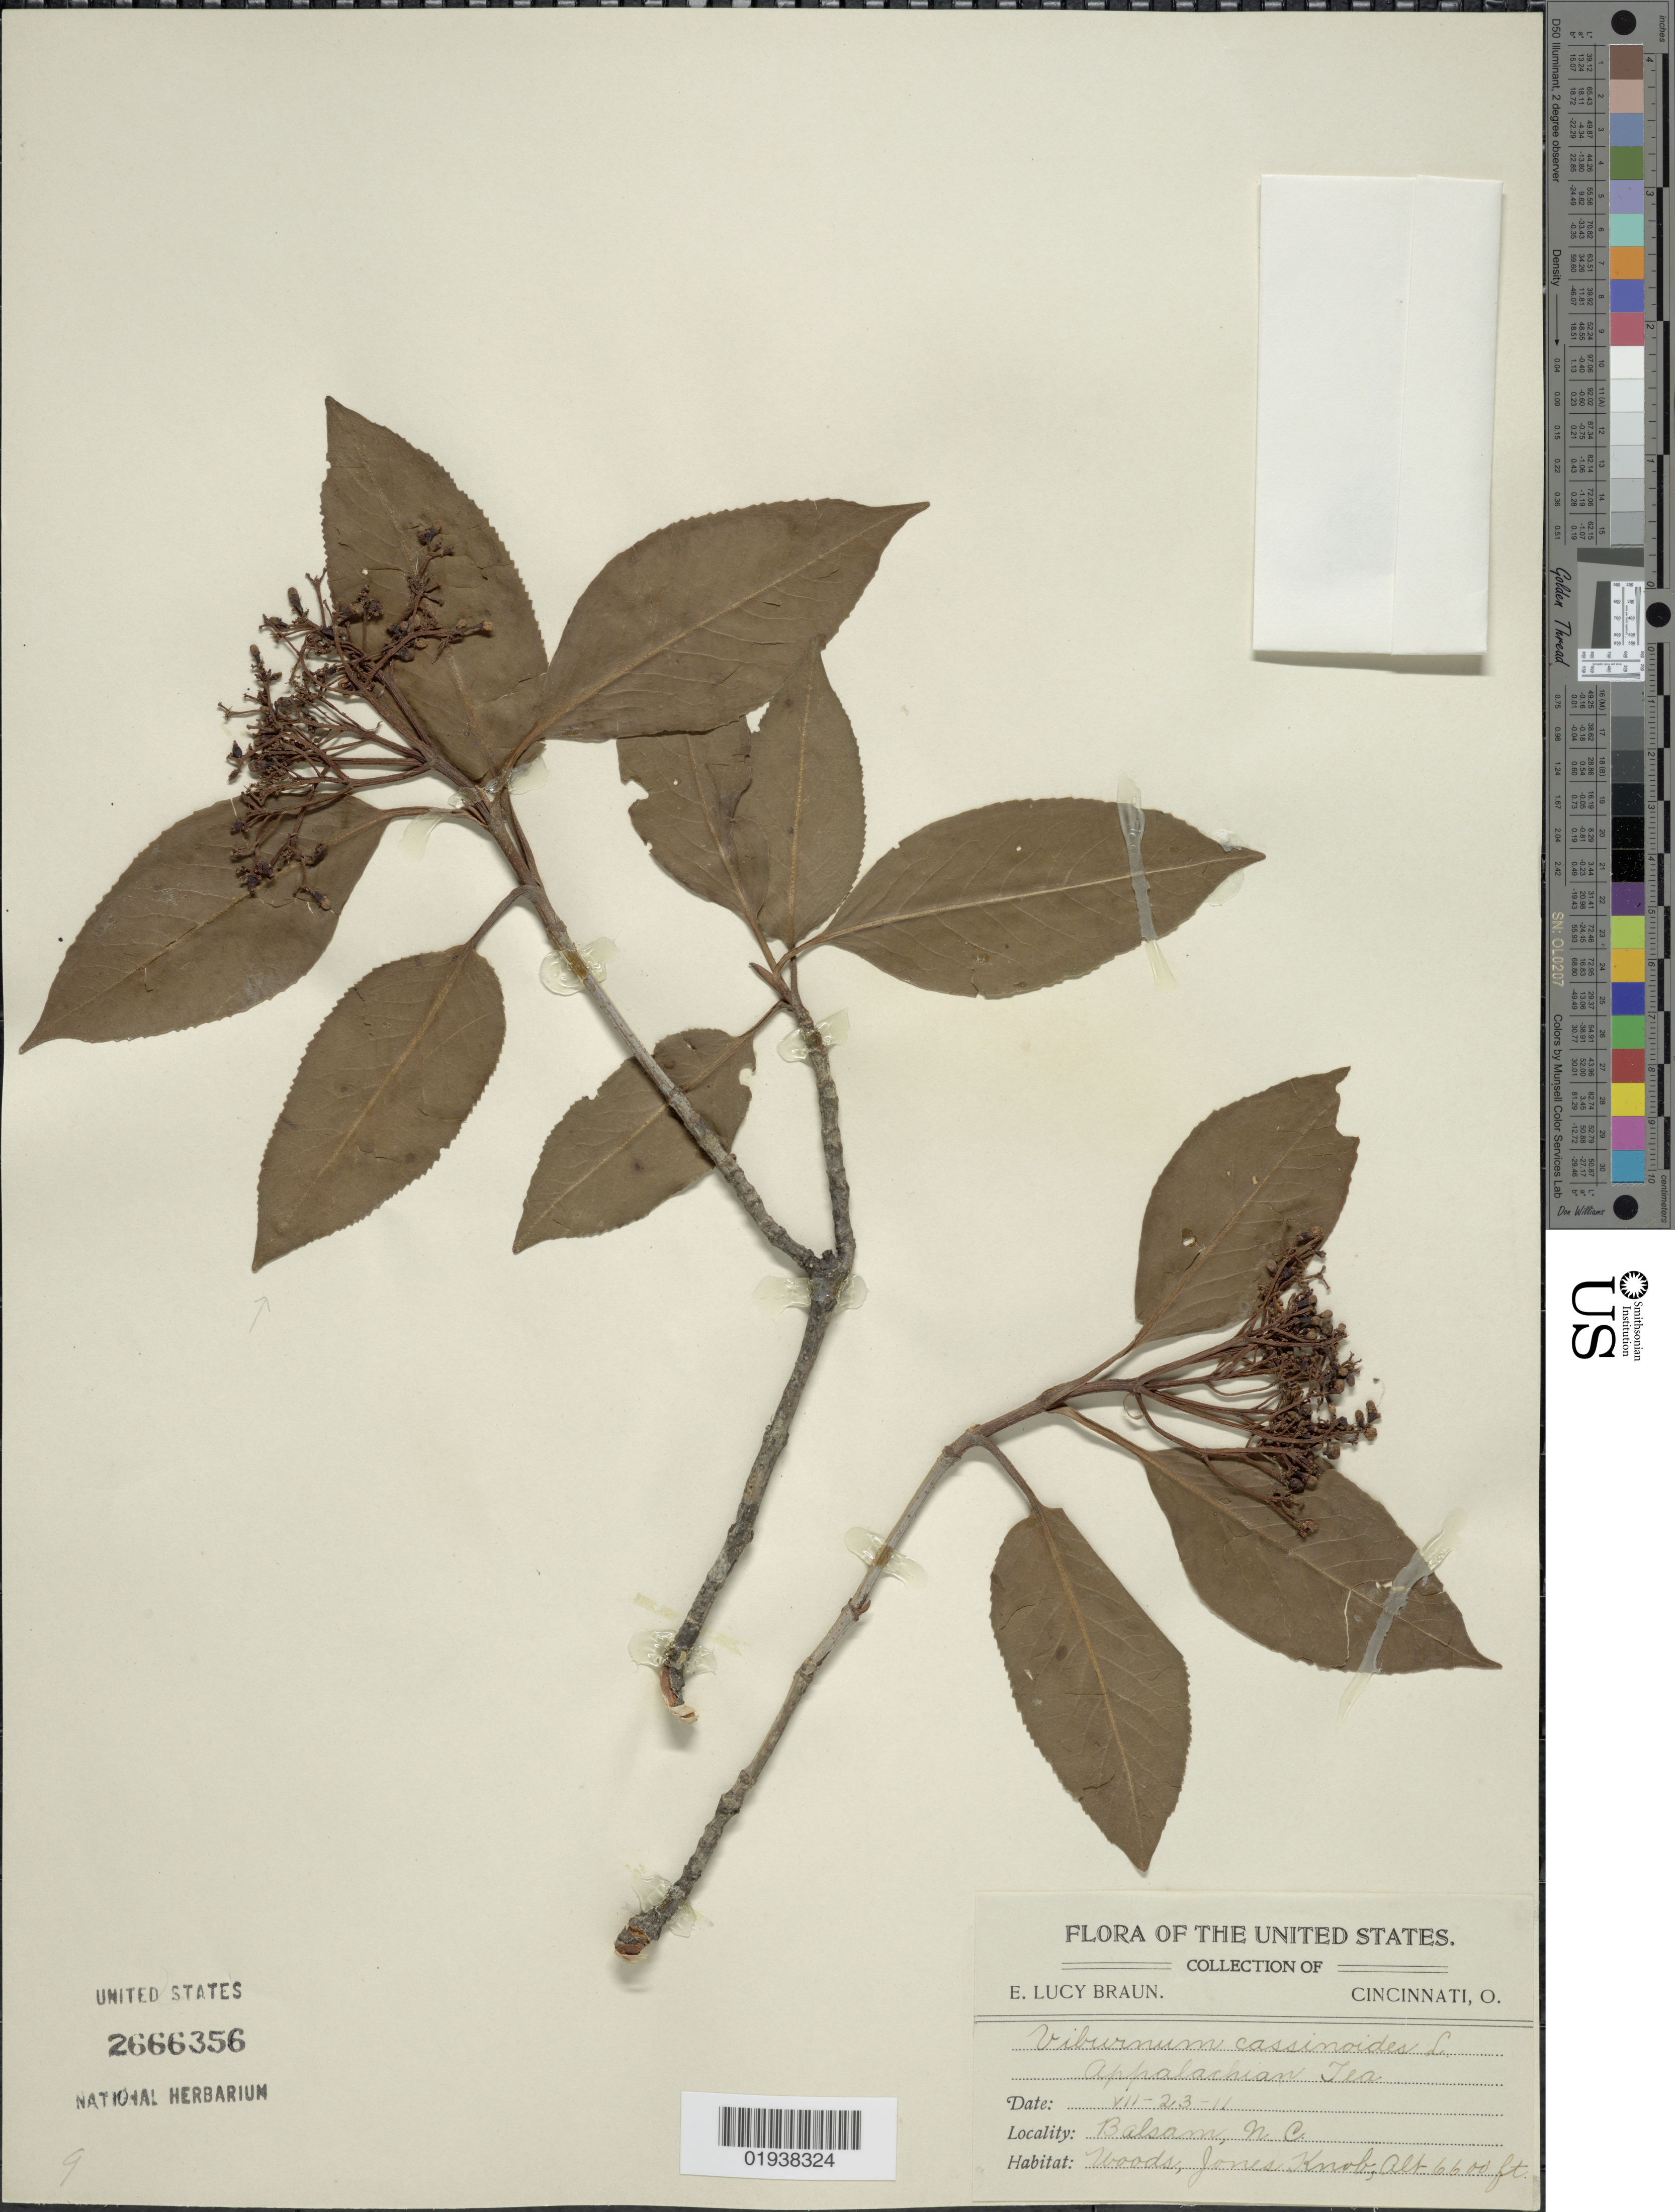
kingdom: Plantae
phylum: Tracheophyta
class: Magnoliopsida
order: Dipsacales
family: Viburnaceae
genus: Viburnum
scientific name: Viburnum cassinoides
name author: L.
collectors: E. L. Braun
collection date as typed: Transcribed d/m/y: 23/7/11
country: United States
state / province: North Carolina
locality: Appalachian Tea. Balsam, N.C. Woods, Jones Knob.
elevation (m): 2012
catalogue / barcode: US 2666356